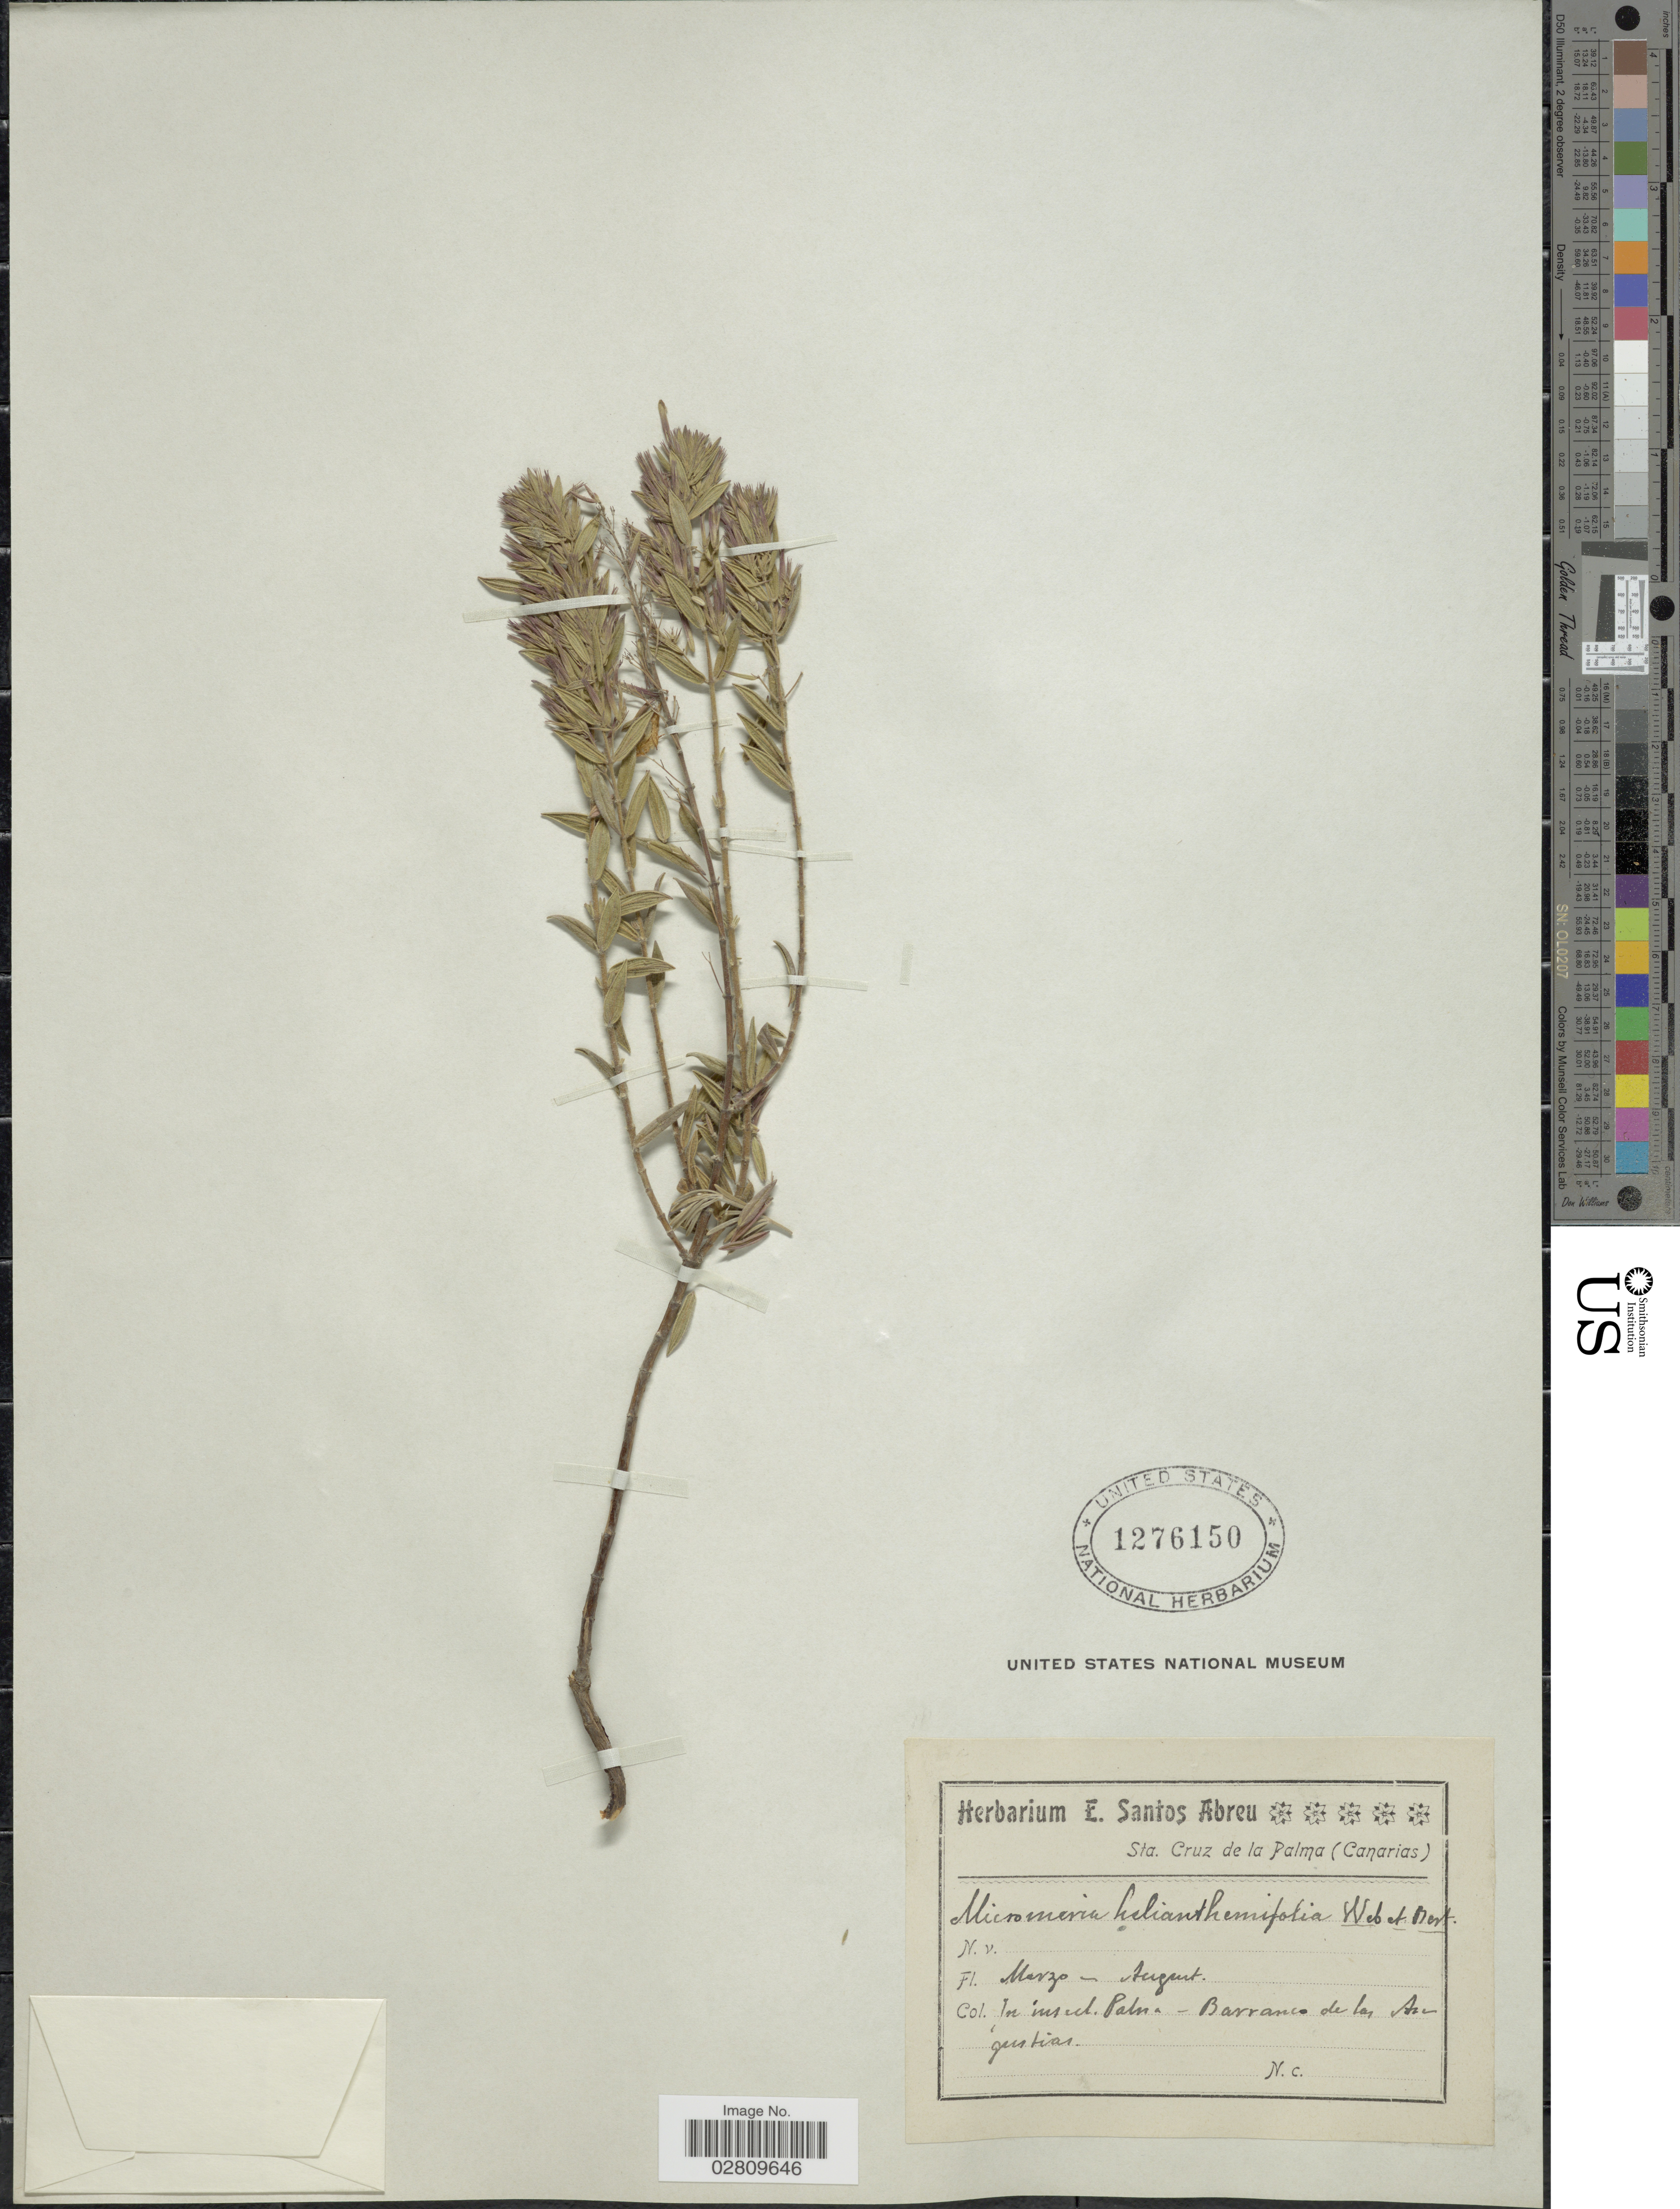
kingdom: Plantae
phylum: Tracheophyta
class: Magnoliopsida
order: Lamiales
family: Lamiaceae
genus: Micromeria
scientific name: Micromeria helianthemifolia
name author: D.A. Webb & Berthel.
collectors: Ex herb. E. Santos Abreu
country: Spain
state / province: Canarias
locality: In insul.Palma - Barranco de las Angustias.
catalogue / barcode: US 1276150